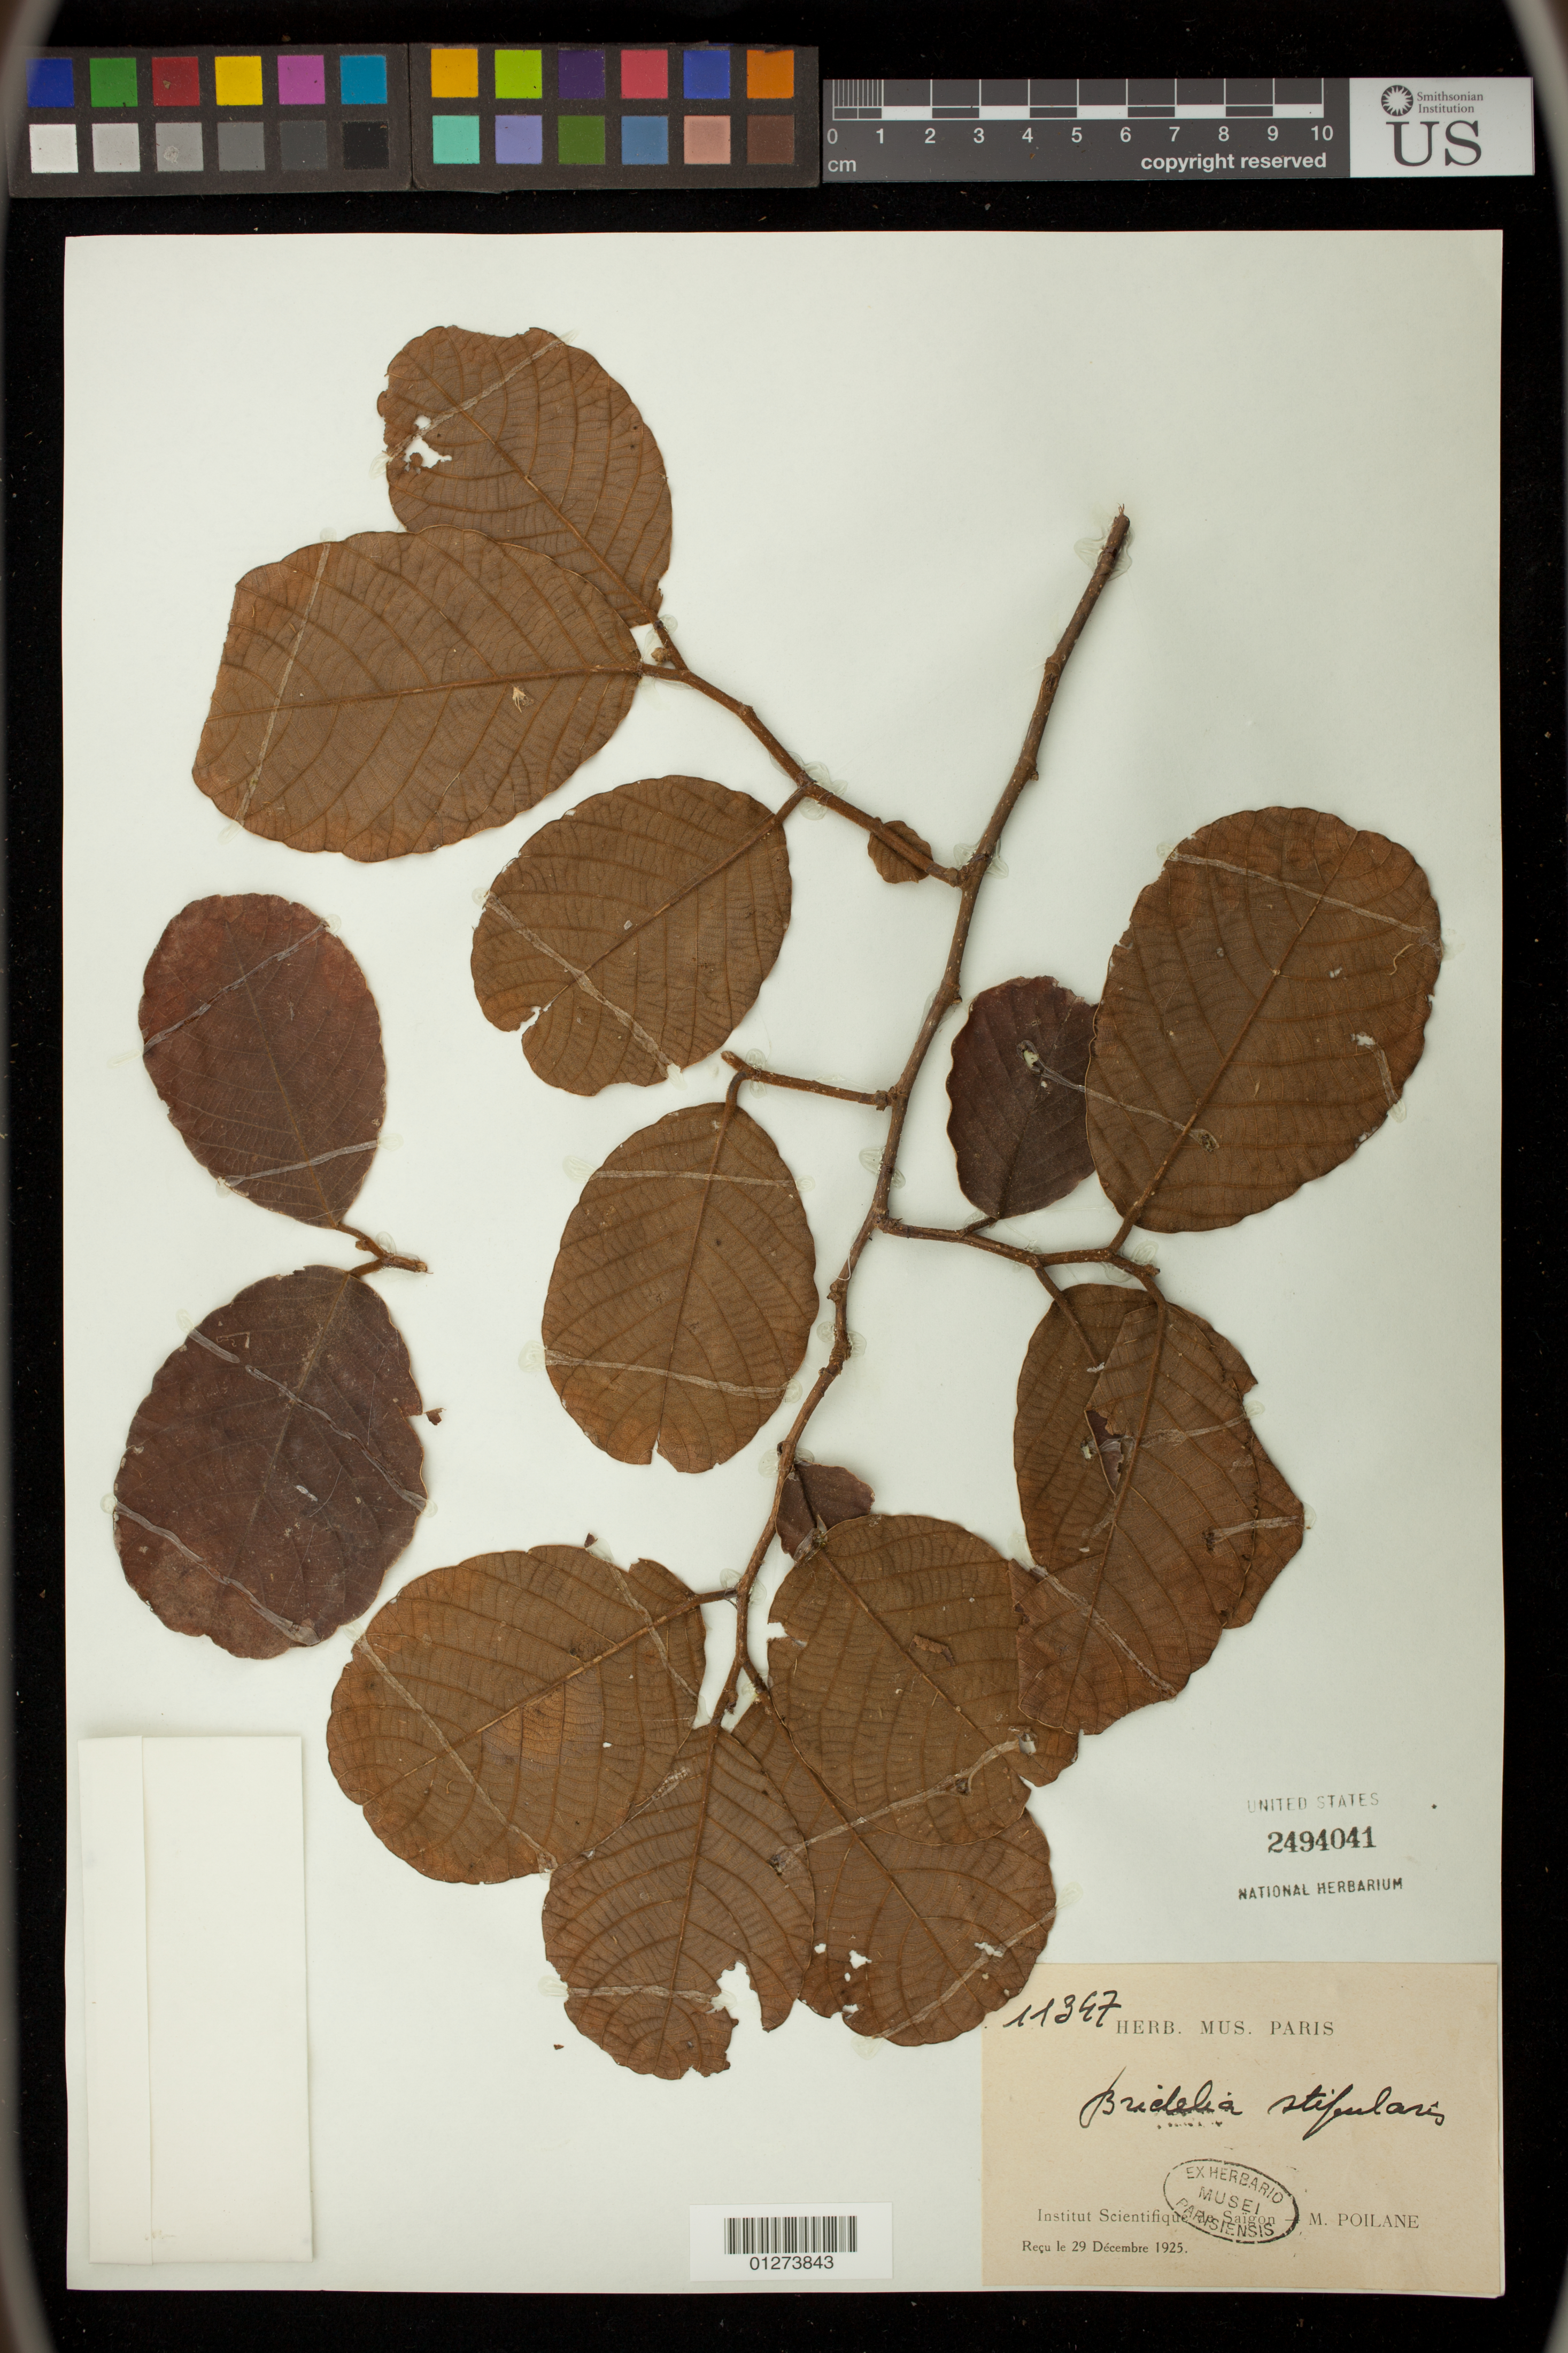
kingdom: Plantae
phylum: Tracheophyta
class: Magnoliopsida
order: Malpighiales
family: Phyllanthaceae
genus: Bridelia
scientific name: Bridelia stipularis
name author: (L.) Blume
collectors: M. Poilane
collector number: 11397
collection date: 1925-12-29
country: Vietnam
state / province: Ho Chi Minh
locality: Saigon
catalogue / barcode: US 2494041